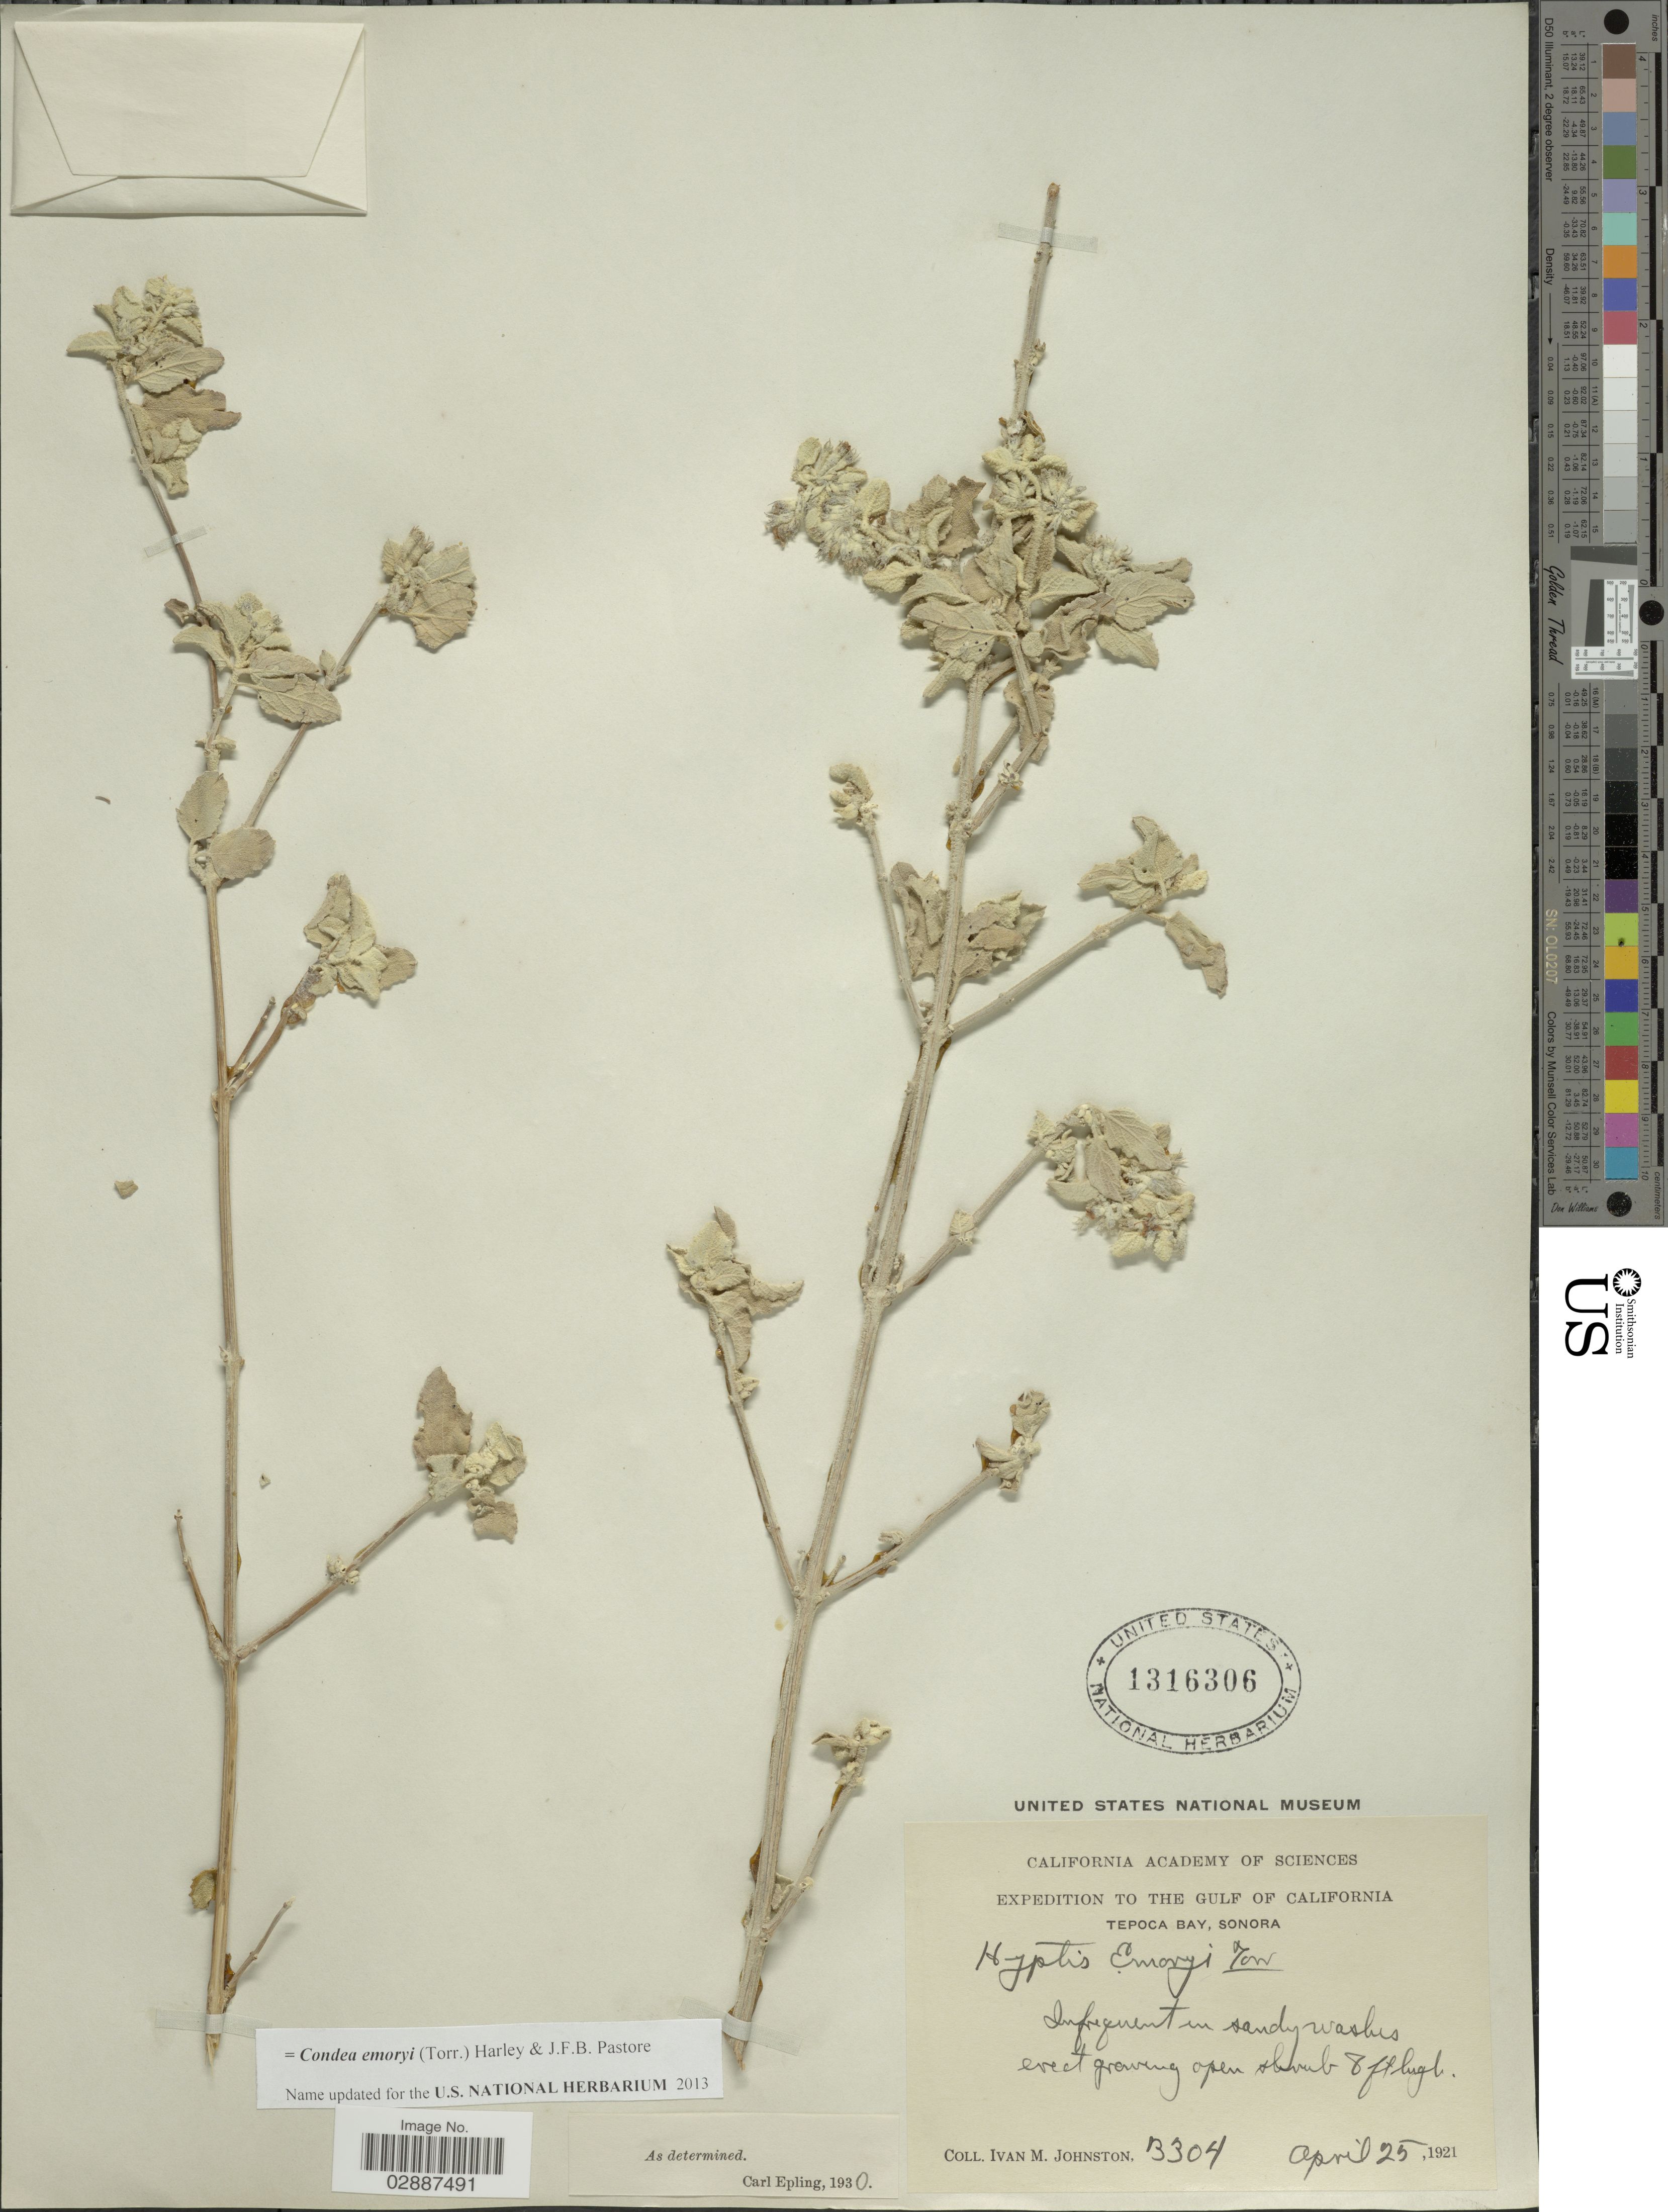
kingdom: Plantae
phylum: Tracheophyta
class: Magnoliopsida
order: Lamiales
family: Lamiaceae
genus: Condea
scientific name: Condea emoryi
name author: (Torr.) Harley & J.F.B. Pastore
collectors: I.M. Johnston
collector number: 3304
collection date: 1921-04-25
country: Mexico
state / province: Sonora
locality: The Gulf of California. Tepoca Bay.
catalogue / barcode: US 1316306